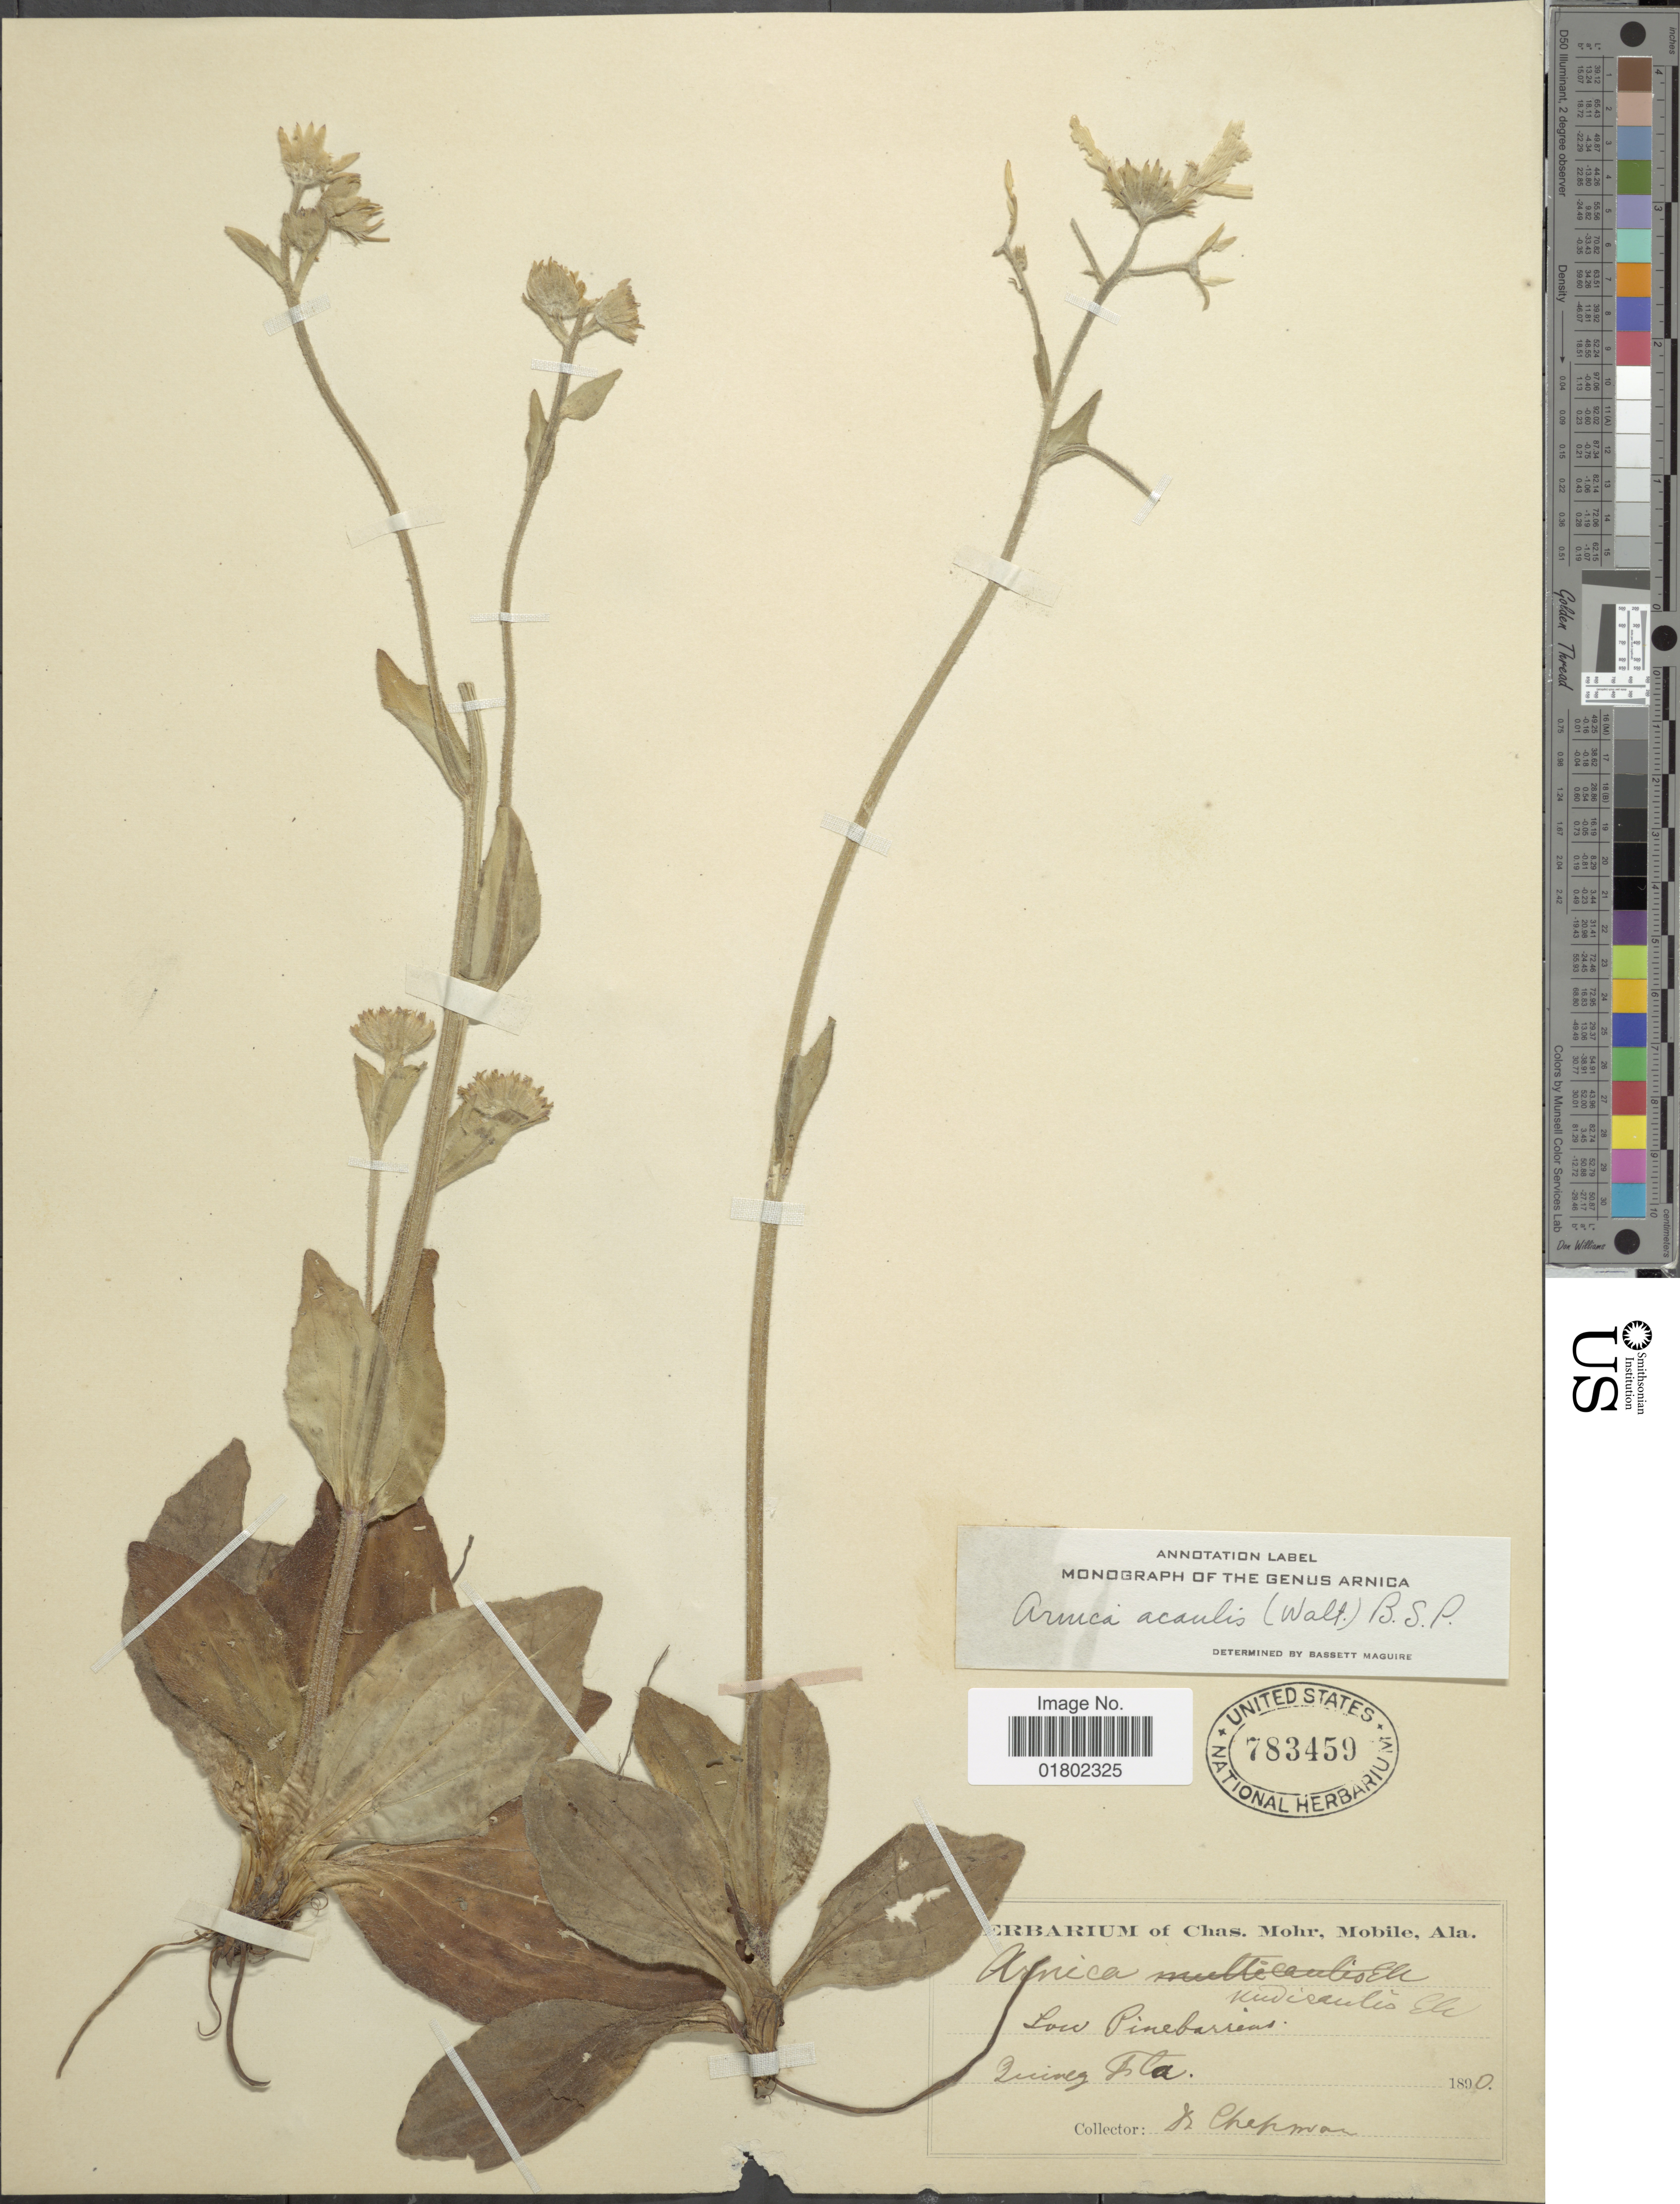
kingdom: Plantae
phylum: Tracheophyta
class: Magnoliopsida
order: Asterales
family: Asteraceae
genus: Arnica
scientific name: Arnica acaulis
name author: (Walter) Britton, Stearns & Poggenb.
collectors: A. Chapman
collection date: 1890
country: United States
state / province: Florida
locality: Quincy, Fla.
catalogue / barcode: US 783459